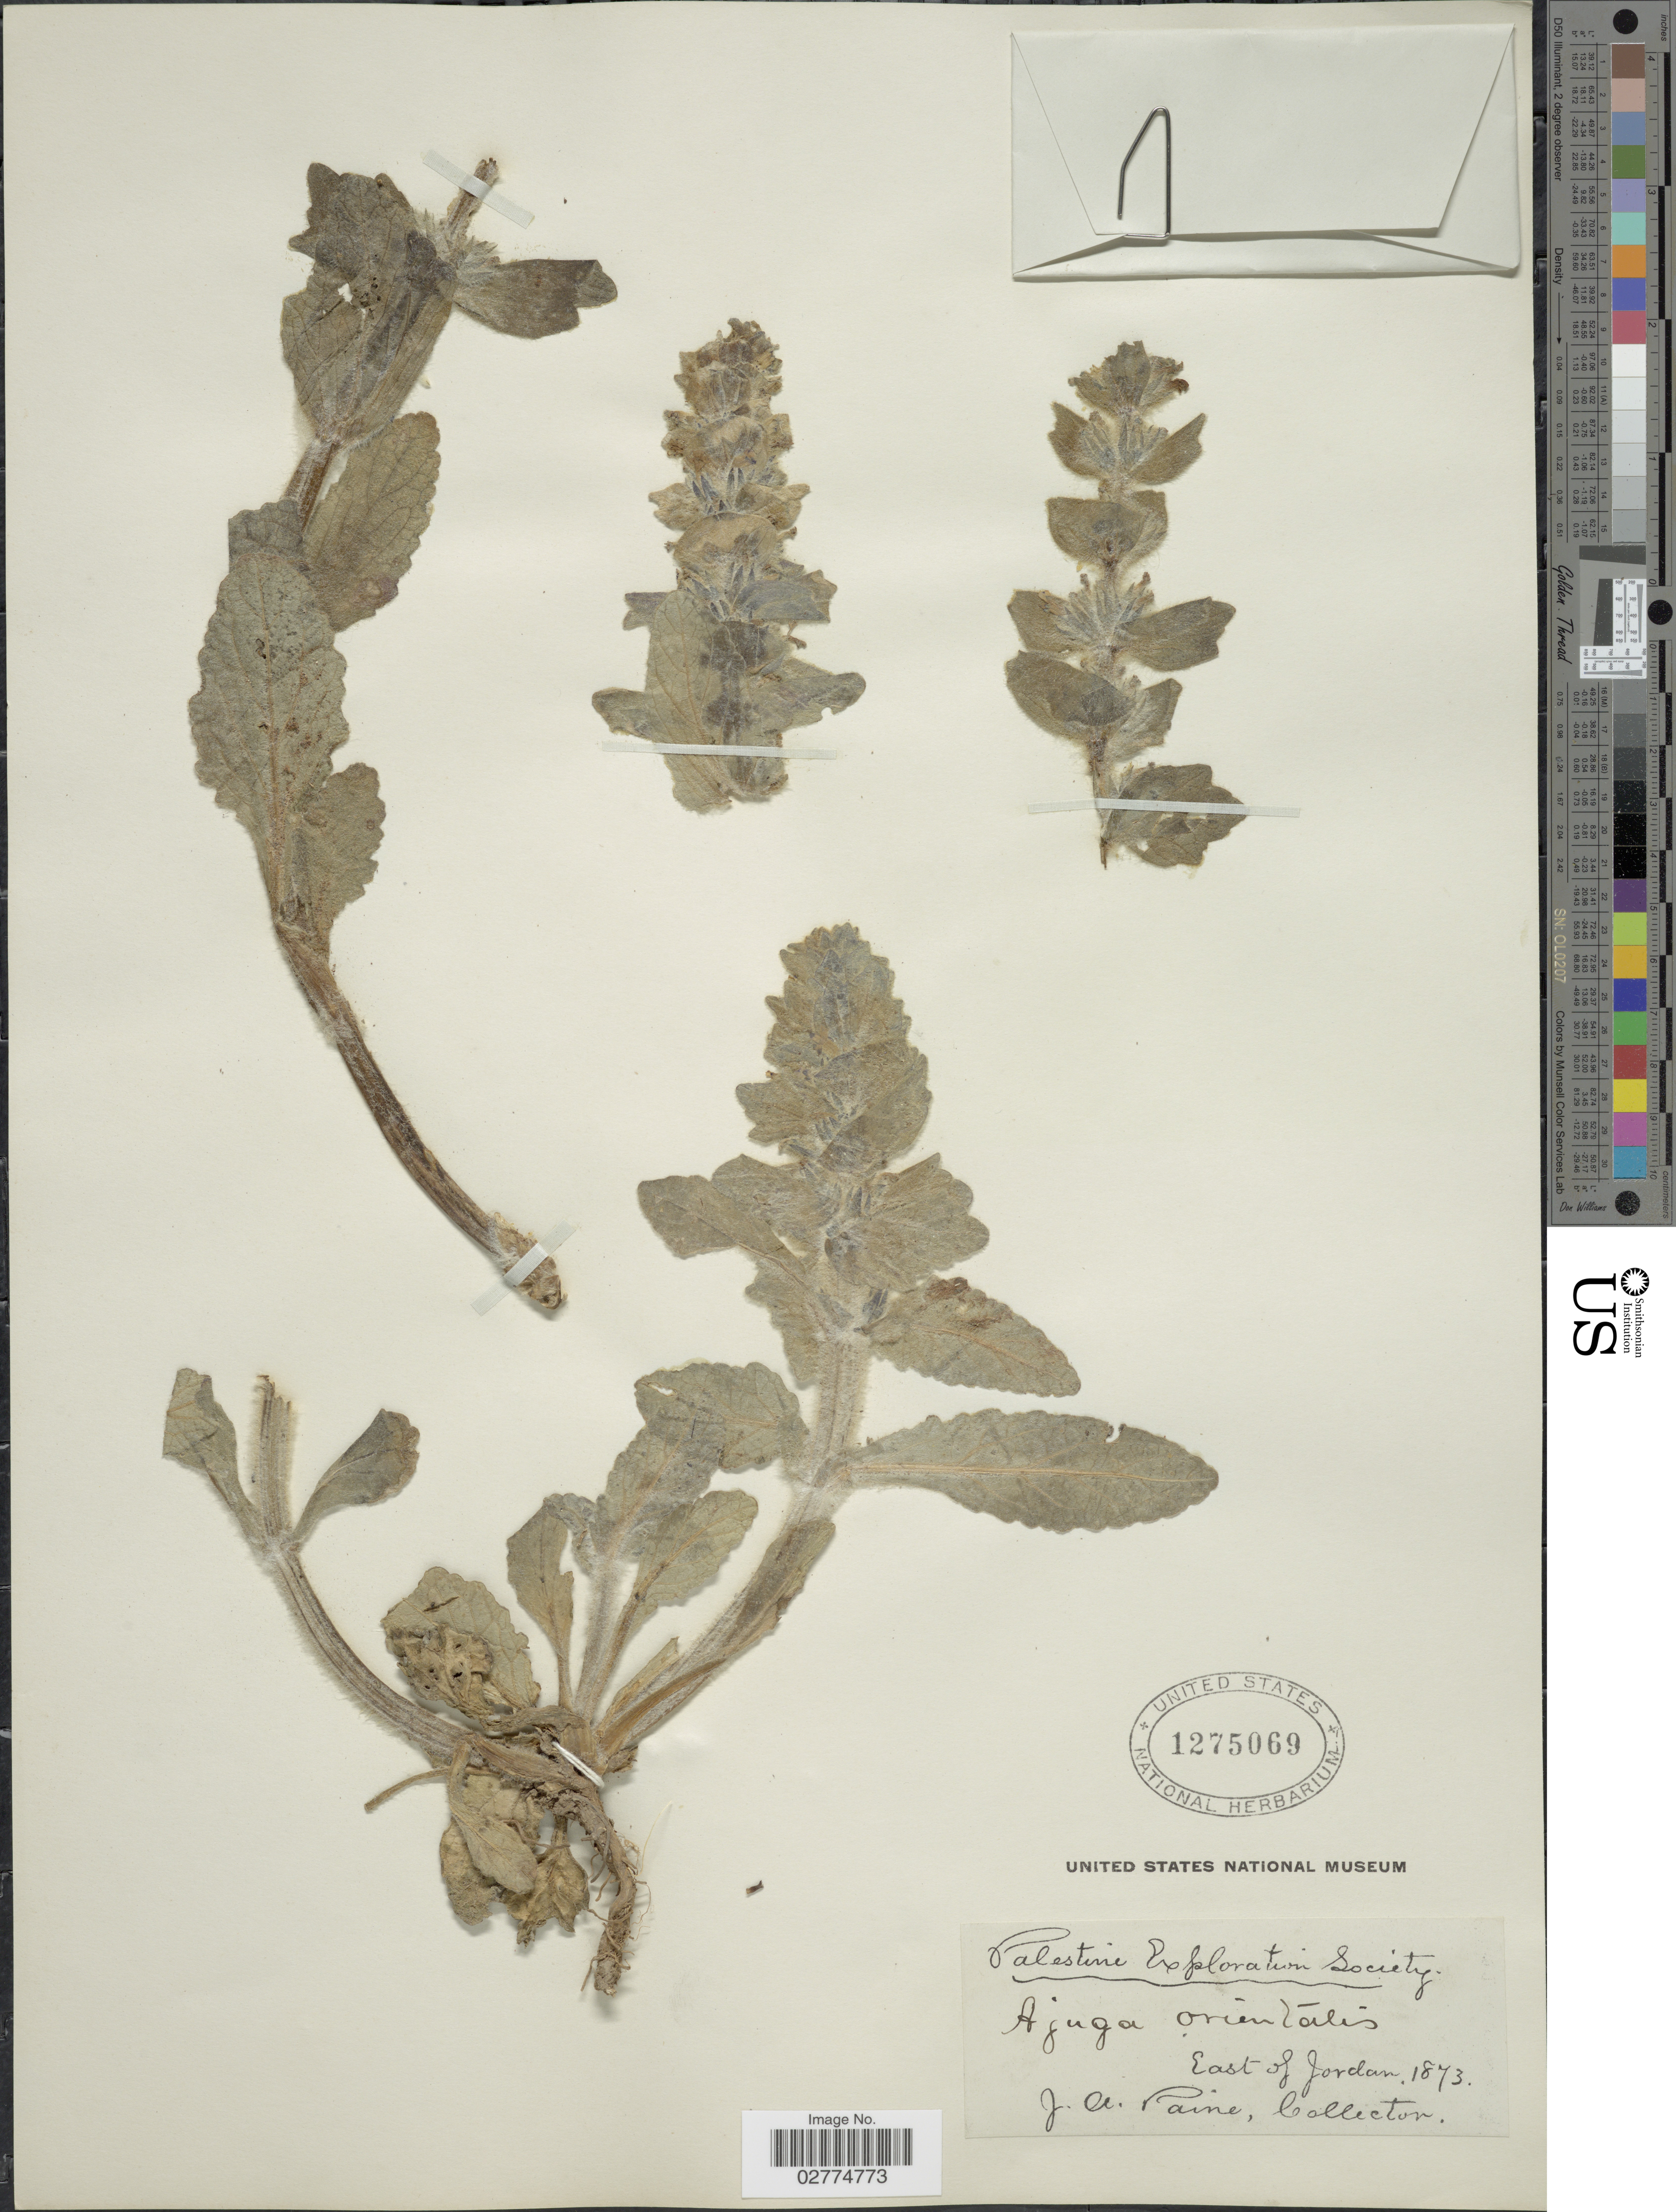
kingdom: Plantae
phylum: Tracheophyta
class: Magnoliopsida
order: Lamiales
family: Lamiaceae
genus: Ajuga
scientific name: Ajuga orientalis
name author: L.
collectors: J. A. Paine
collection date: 1873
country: Jordan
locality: East of Jordan.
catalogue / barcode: US 1275069